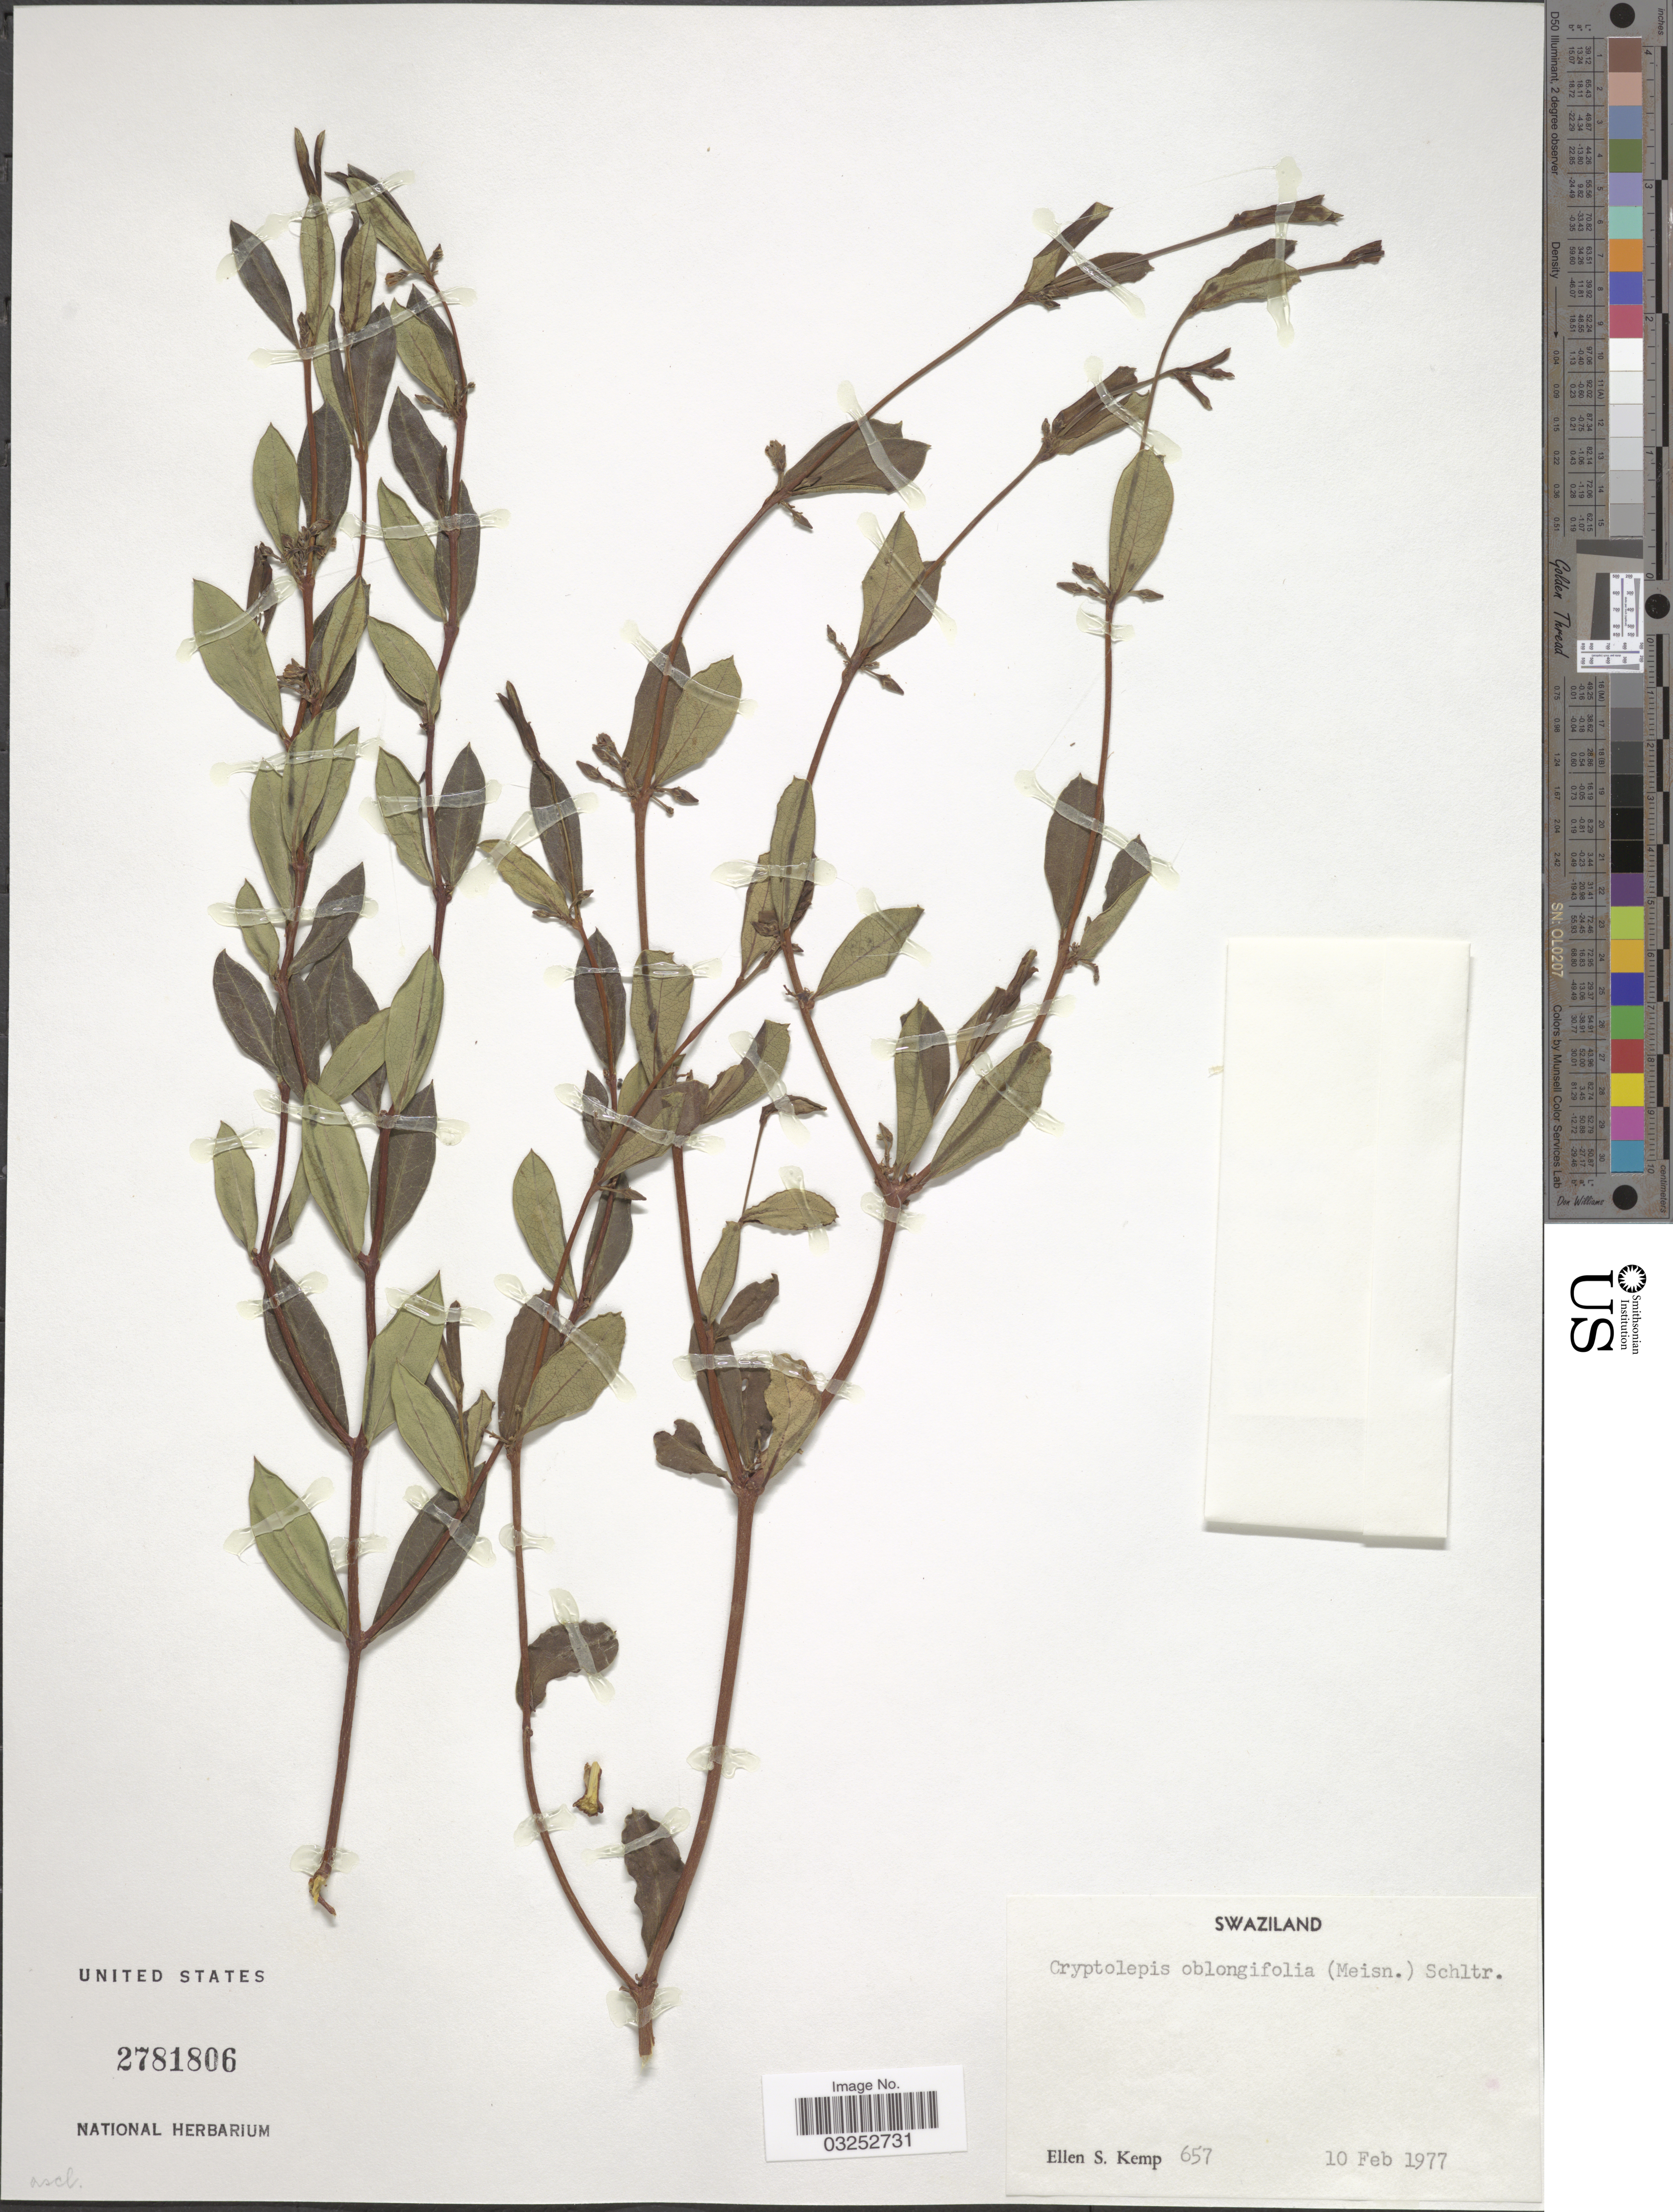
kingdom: Plantae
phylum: Tracheophyta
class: Magnoliopsida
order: Gentianales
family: Apocynaceae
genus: Cryptolepis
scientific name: Cryptolepis oblongifolia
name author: (Meisn.) Schltr.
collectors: E. S. Kemp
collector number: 657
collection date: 1977-02-10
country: Eswatini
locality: Swaziland.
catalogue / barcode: US 2781806